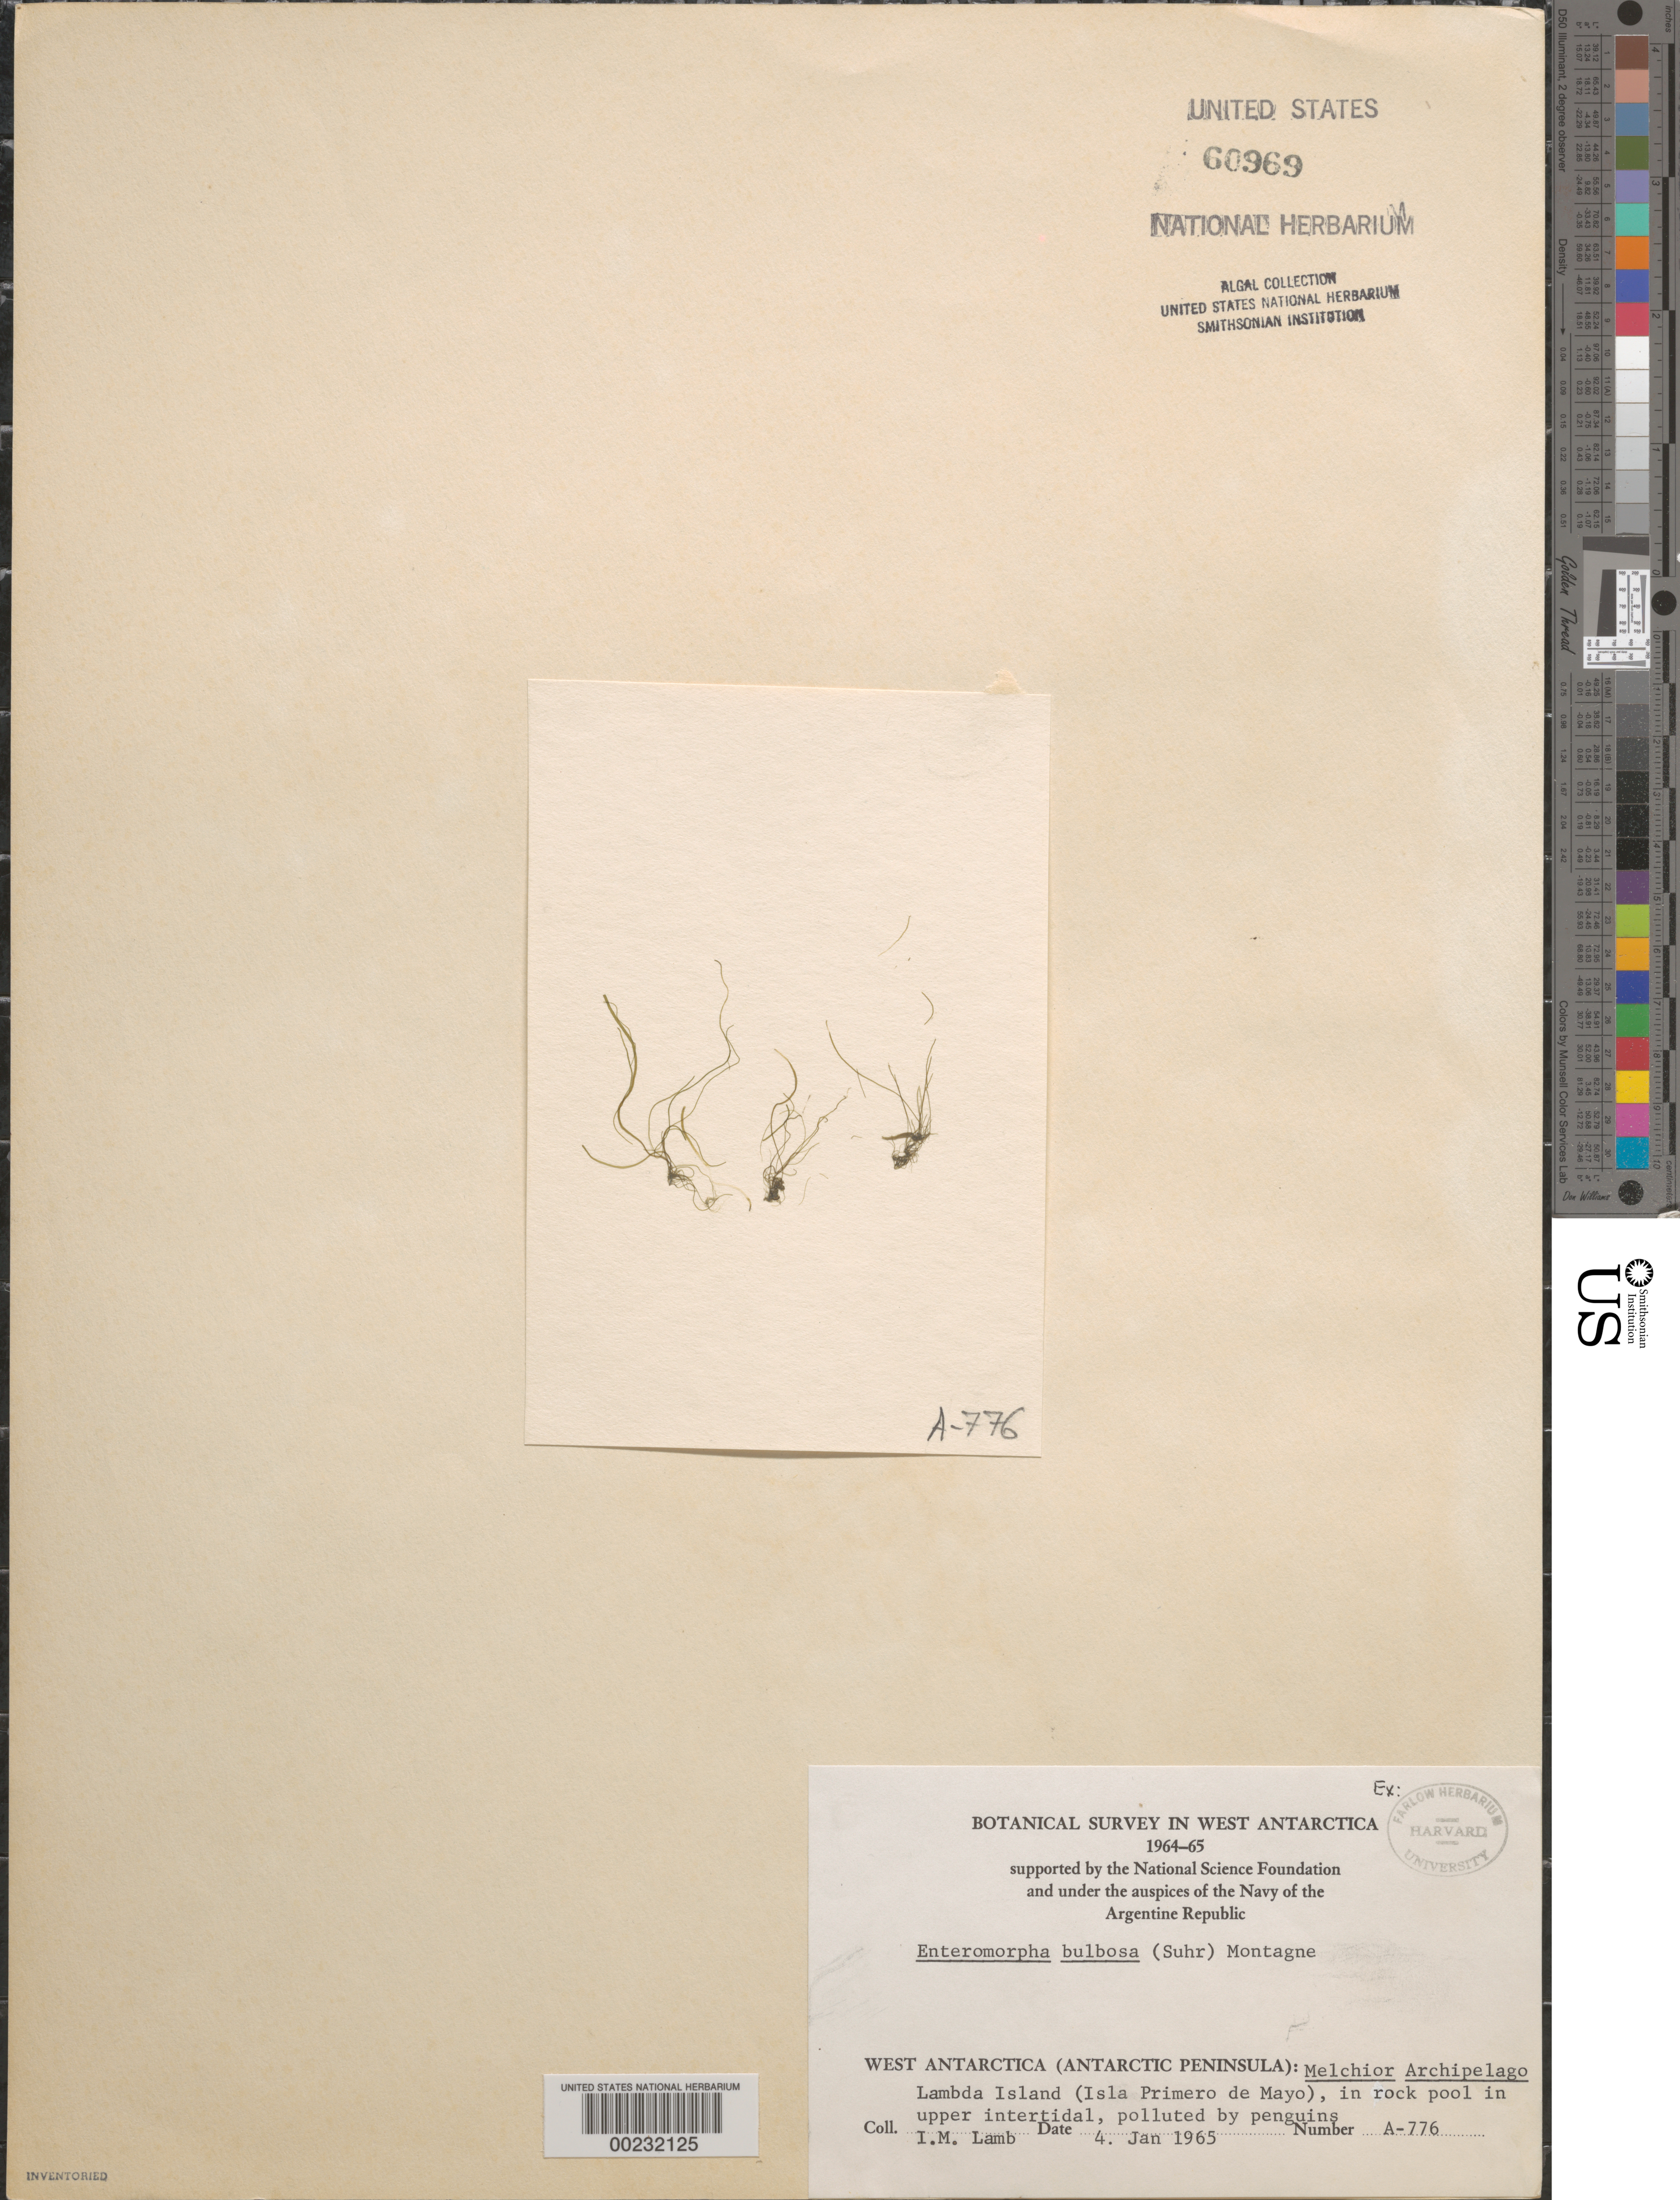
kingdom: Plantae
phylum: Chlorophyta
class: Ulvophyceae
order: Ulvales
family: Ulvaceae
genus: Ulva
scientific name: Ulva hookeriana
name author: (Kützing) H.S. Hayden et al.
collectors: I. M. Lamb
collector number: A-776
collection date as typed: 04 Jan 1965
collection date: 1965-01-04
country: Antarctica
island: Lambda Island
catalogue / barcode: US 60969